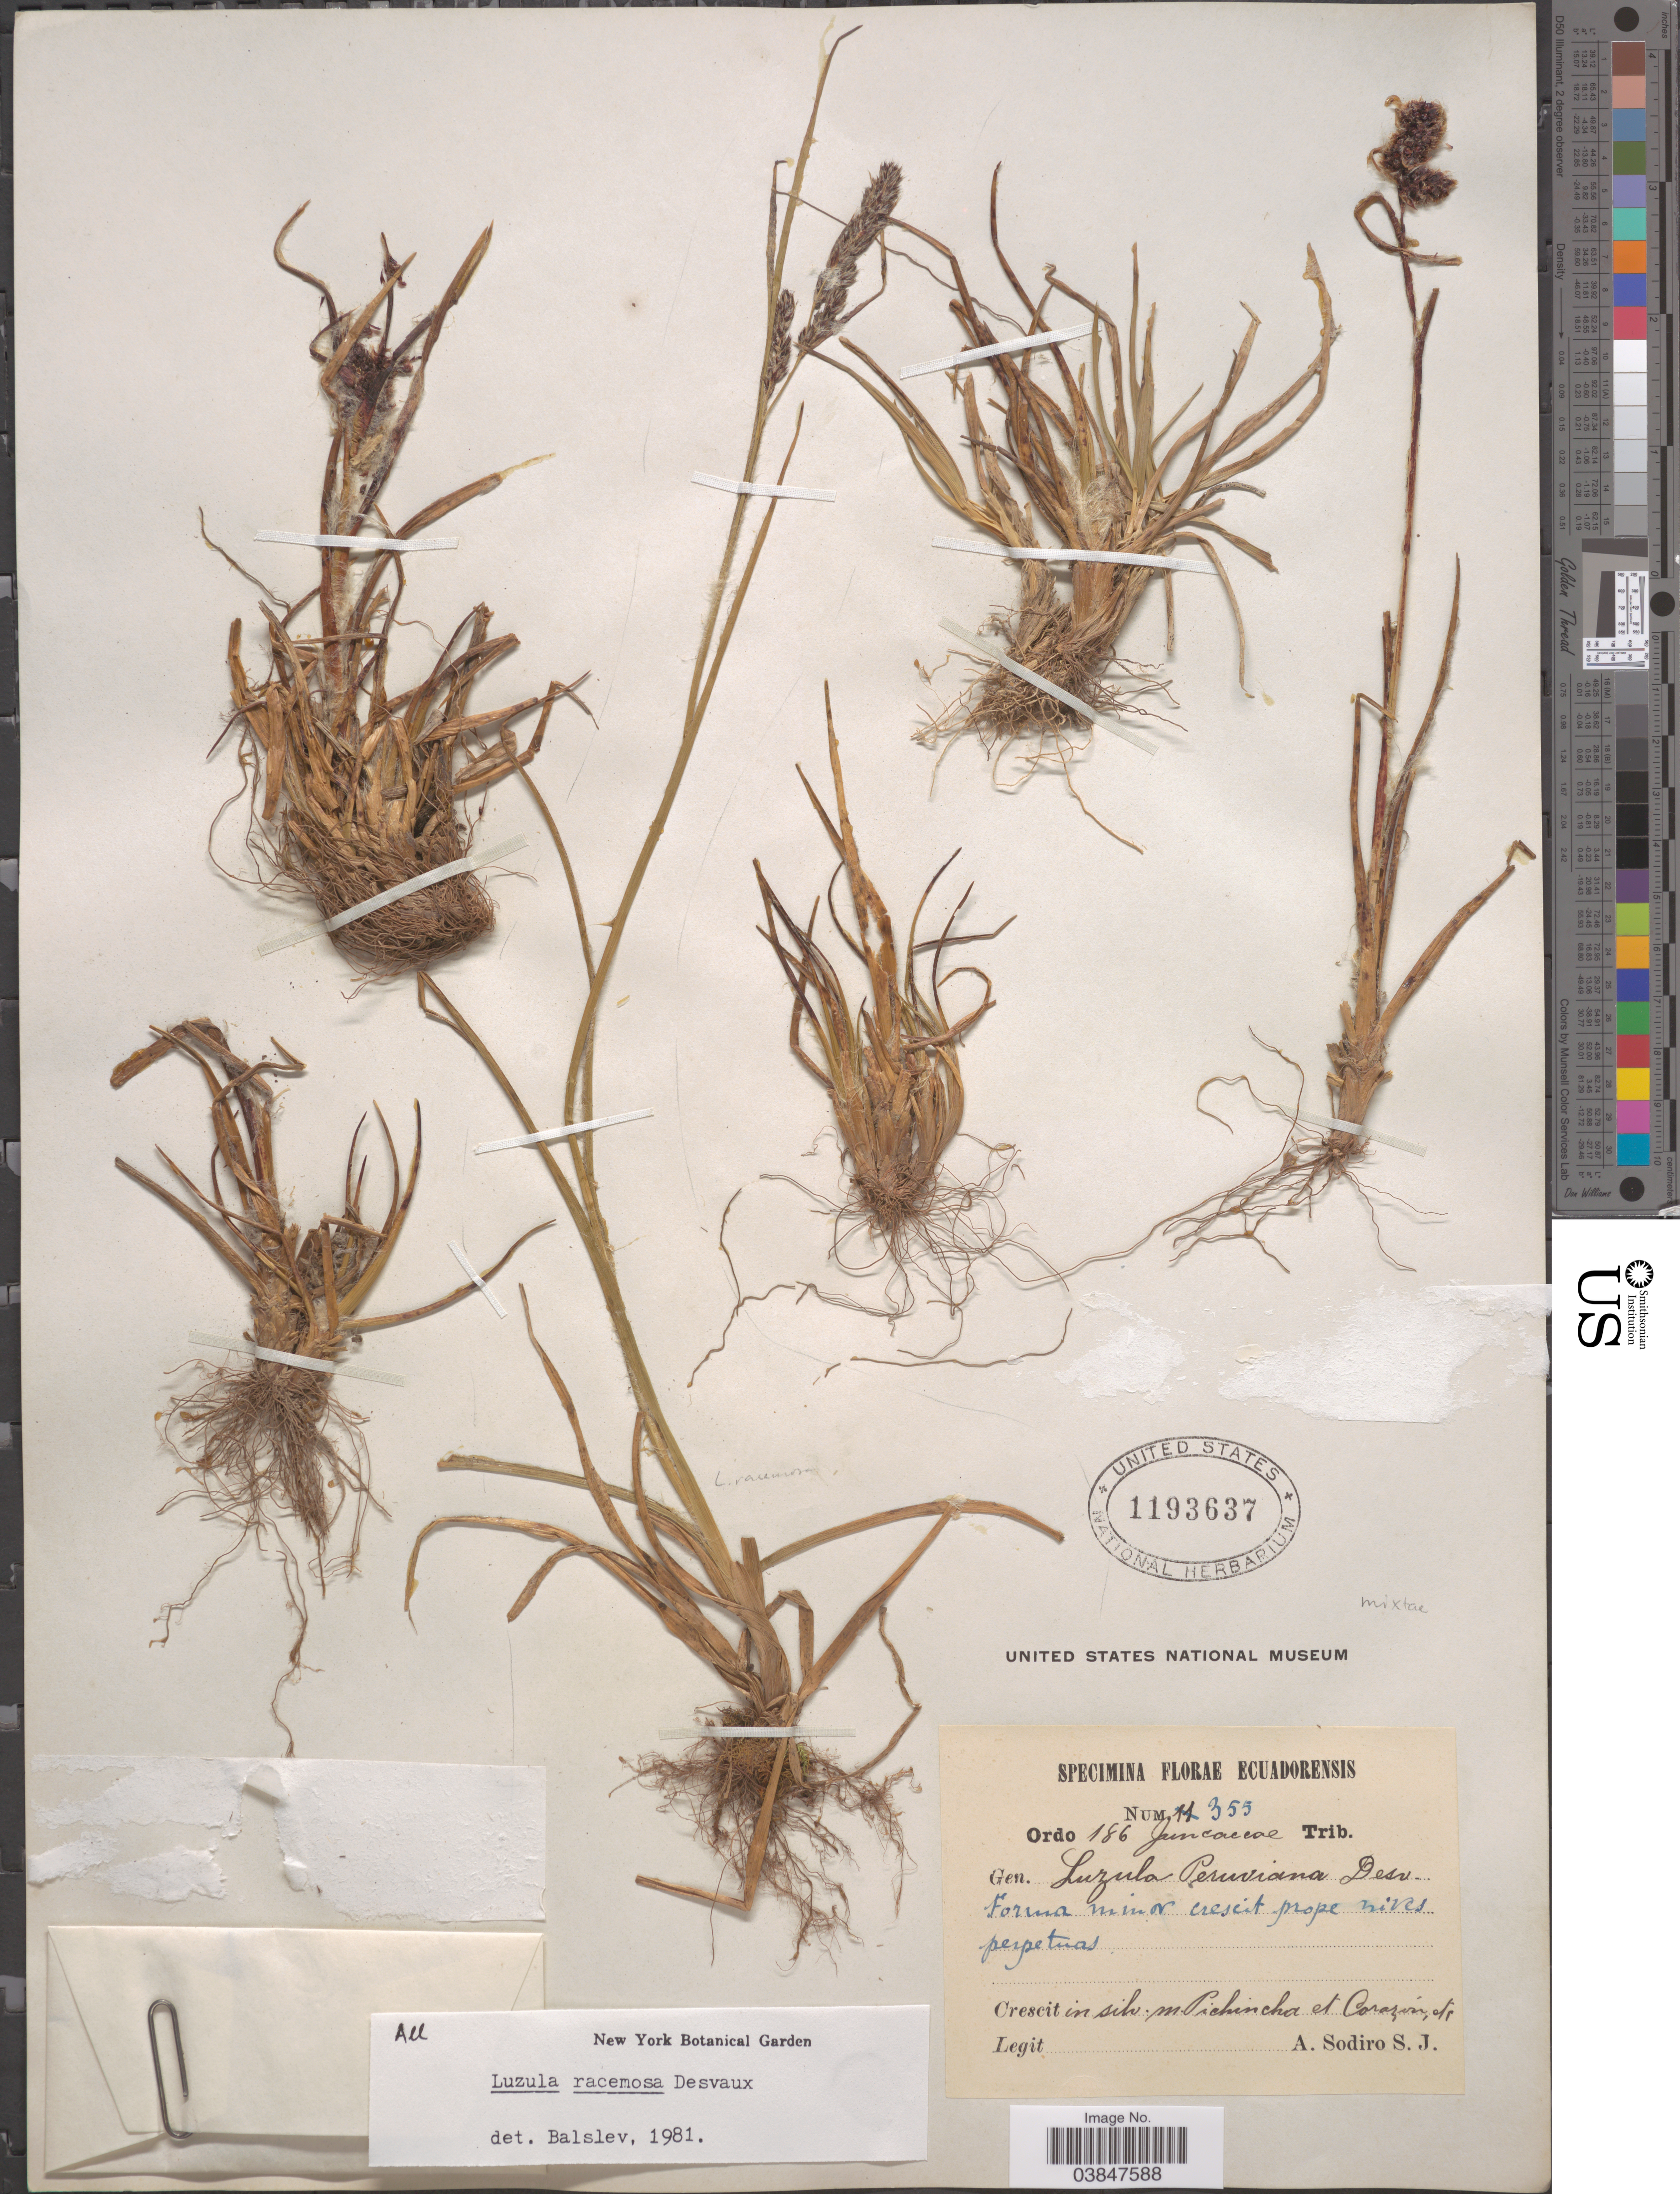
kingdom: Plantae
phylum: Tracheophyta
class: Liliopsida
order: Poales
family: Juncaceae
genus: Luzula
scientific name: Luzula racemosa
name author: Desv.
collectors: A. Sodiro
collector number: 355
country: Ecuador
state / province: Pichincha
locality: Crescit in silv. m. Pichincha et Corazón.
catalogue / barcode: US 1193637